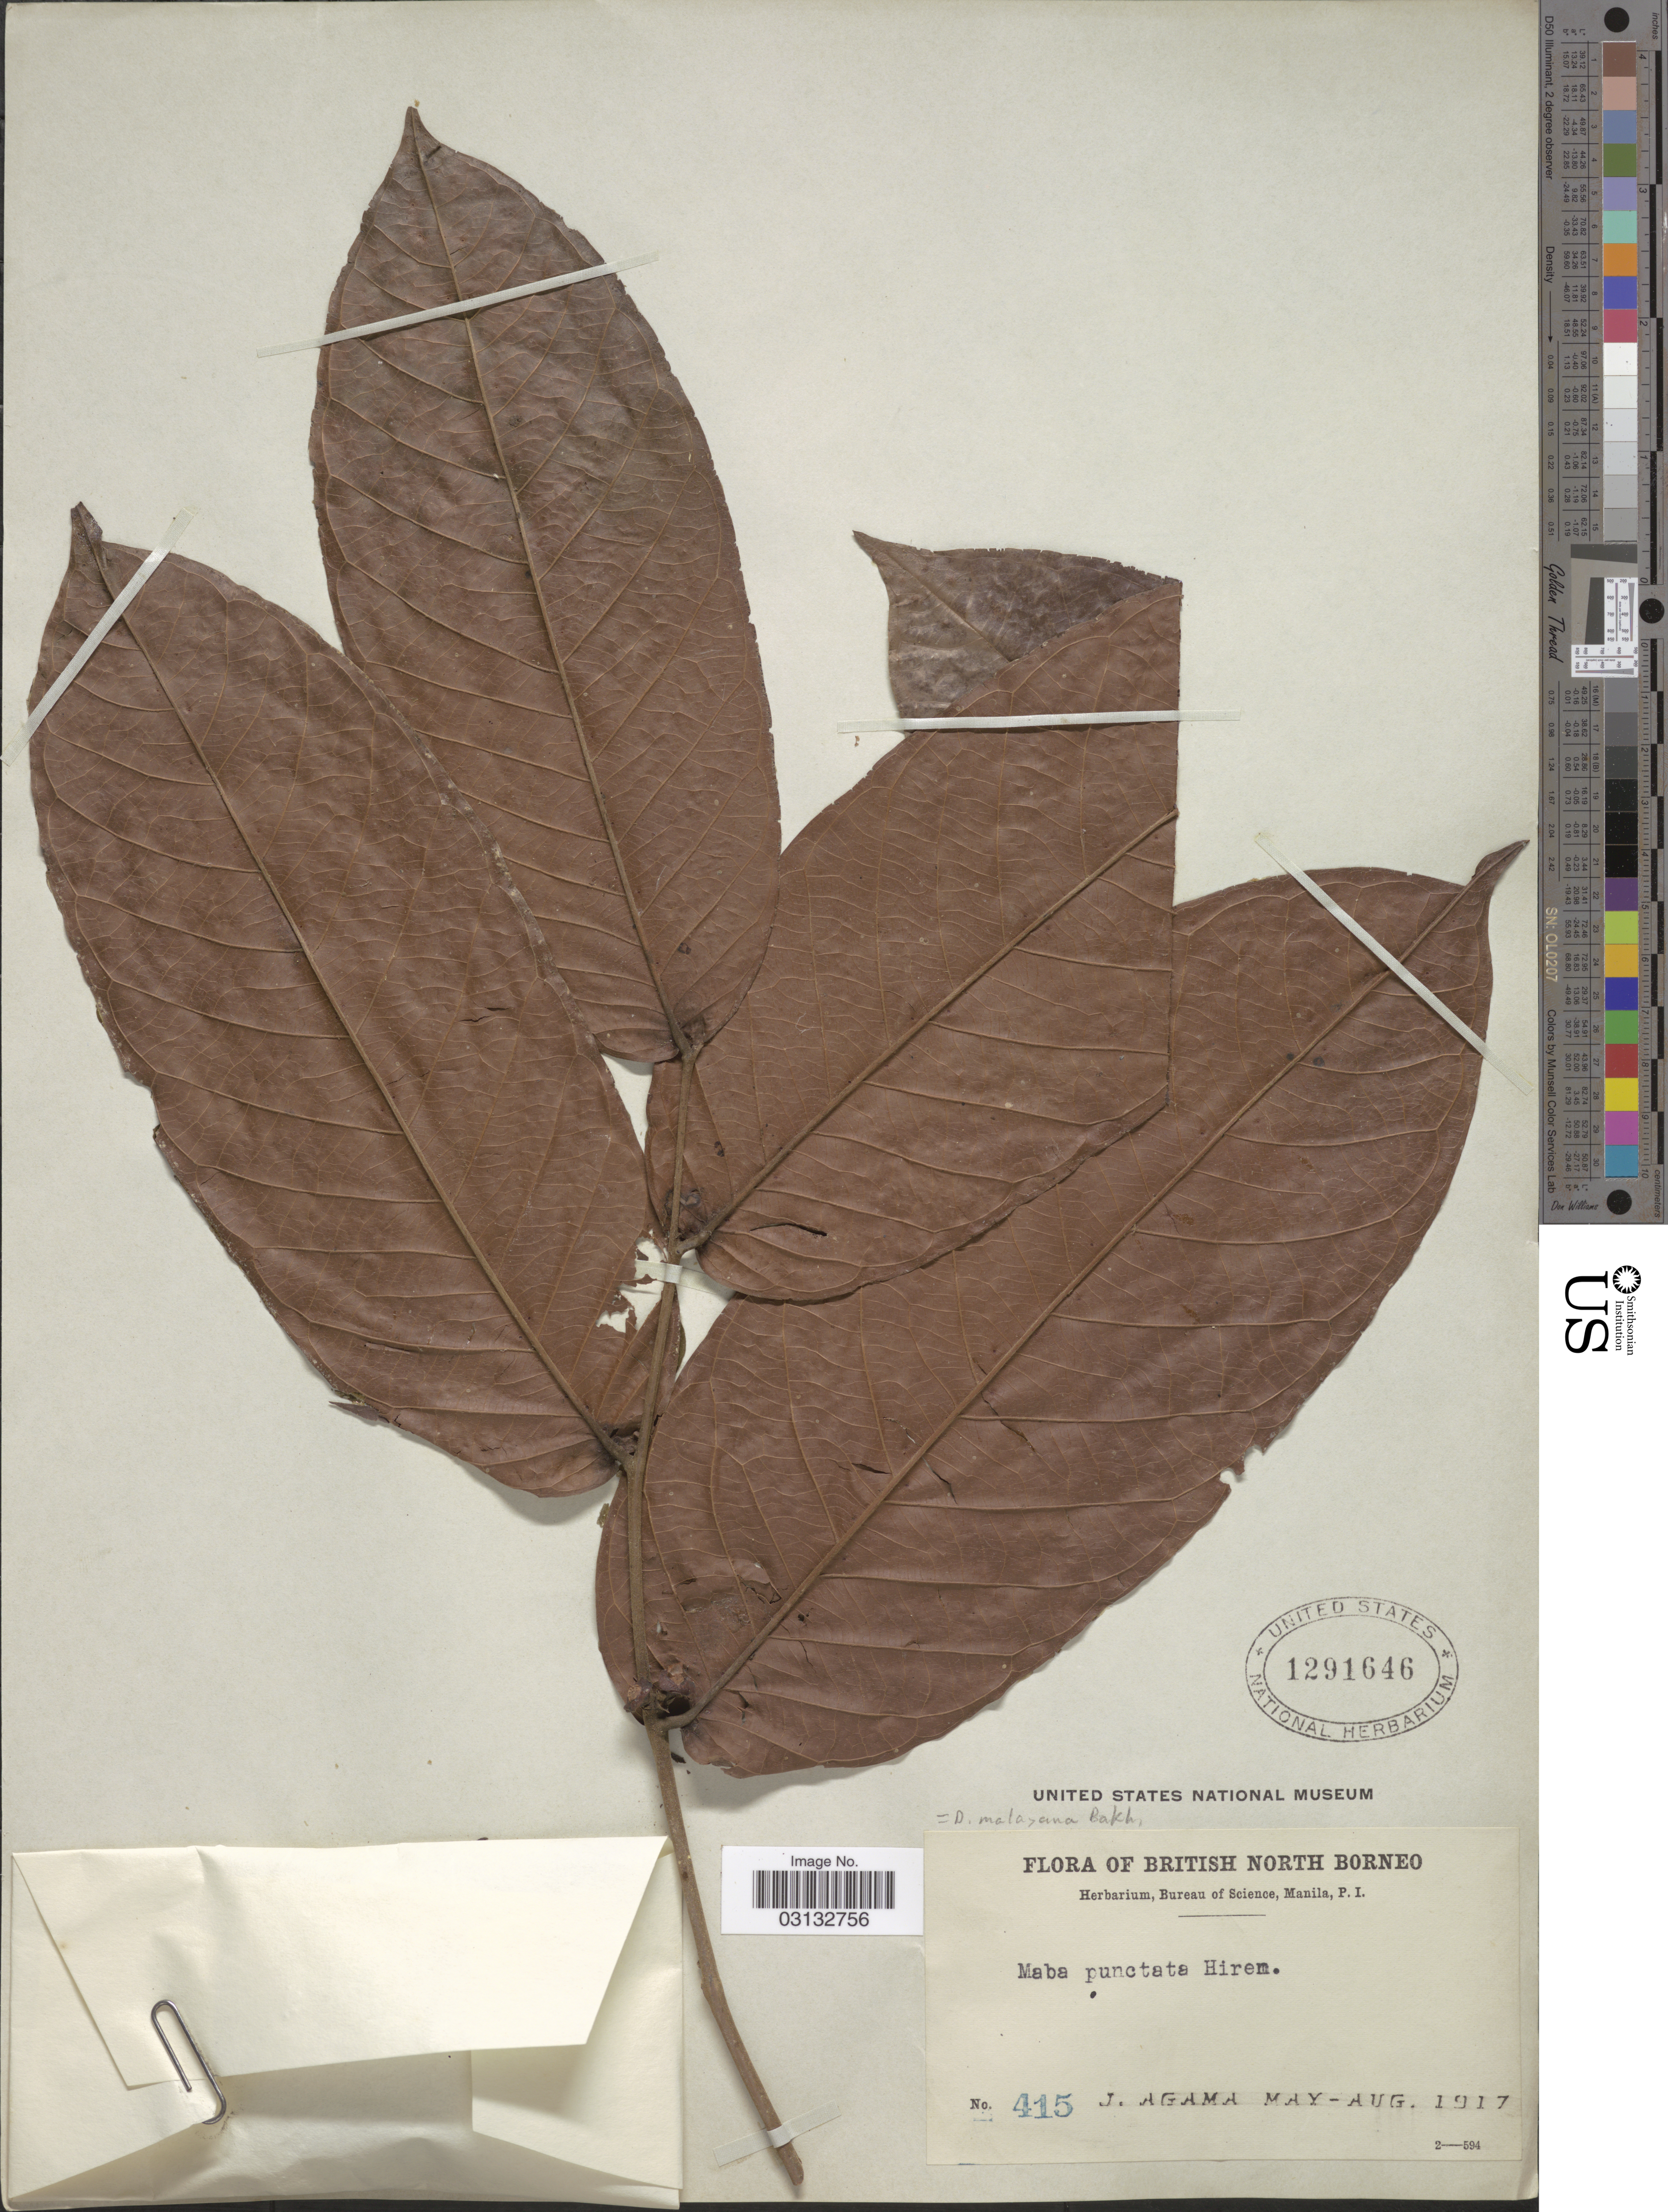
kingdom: Plantae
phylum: Tracheophyta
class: Magnoliopsida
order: Ericales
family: Ebenaceae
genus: Diospyros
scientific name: Diospyros malayana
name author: Bakh.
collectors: J. Agama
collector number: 415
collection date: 1917-05/1917-08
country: Malaysia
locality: British North Borneo.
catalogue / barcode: US 1291646